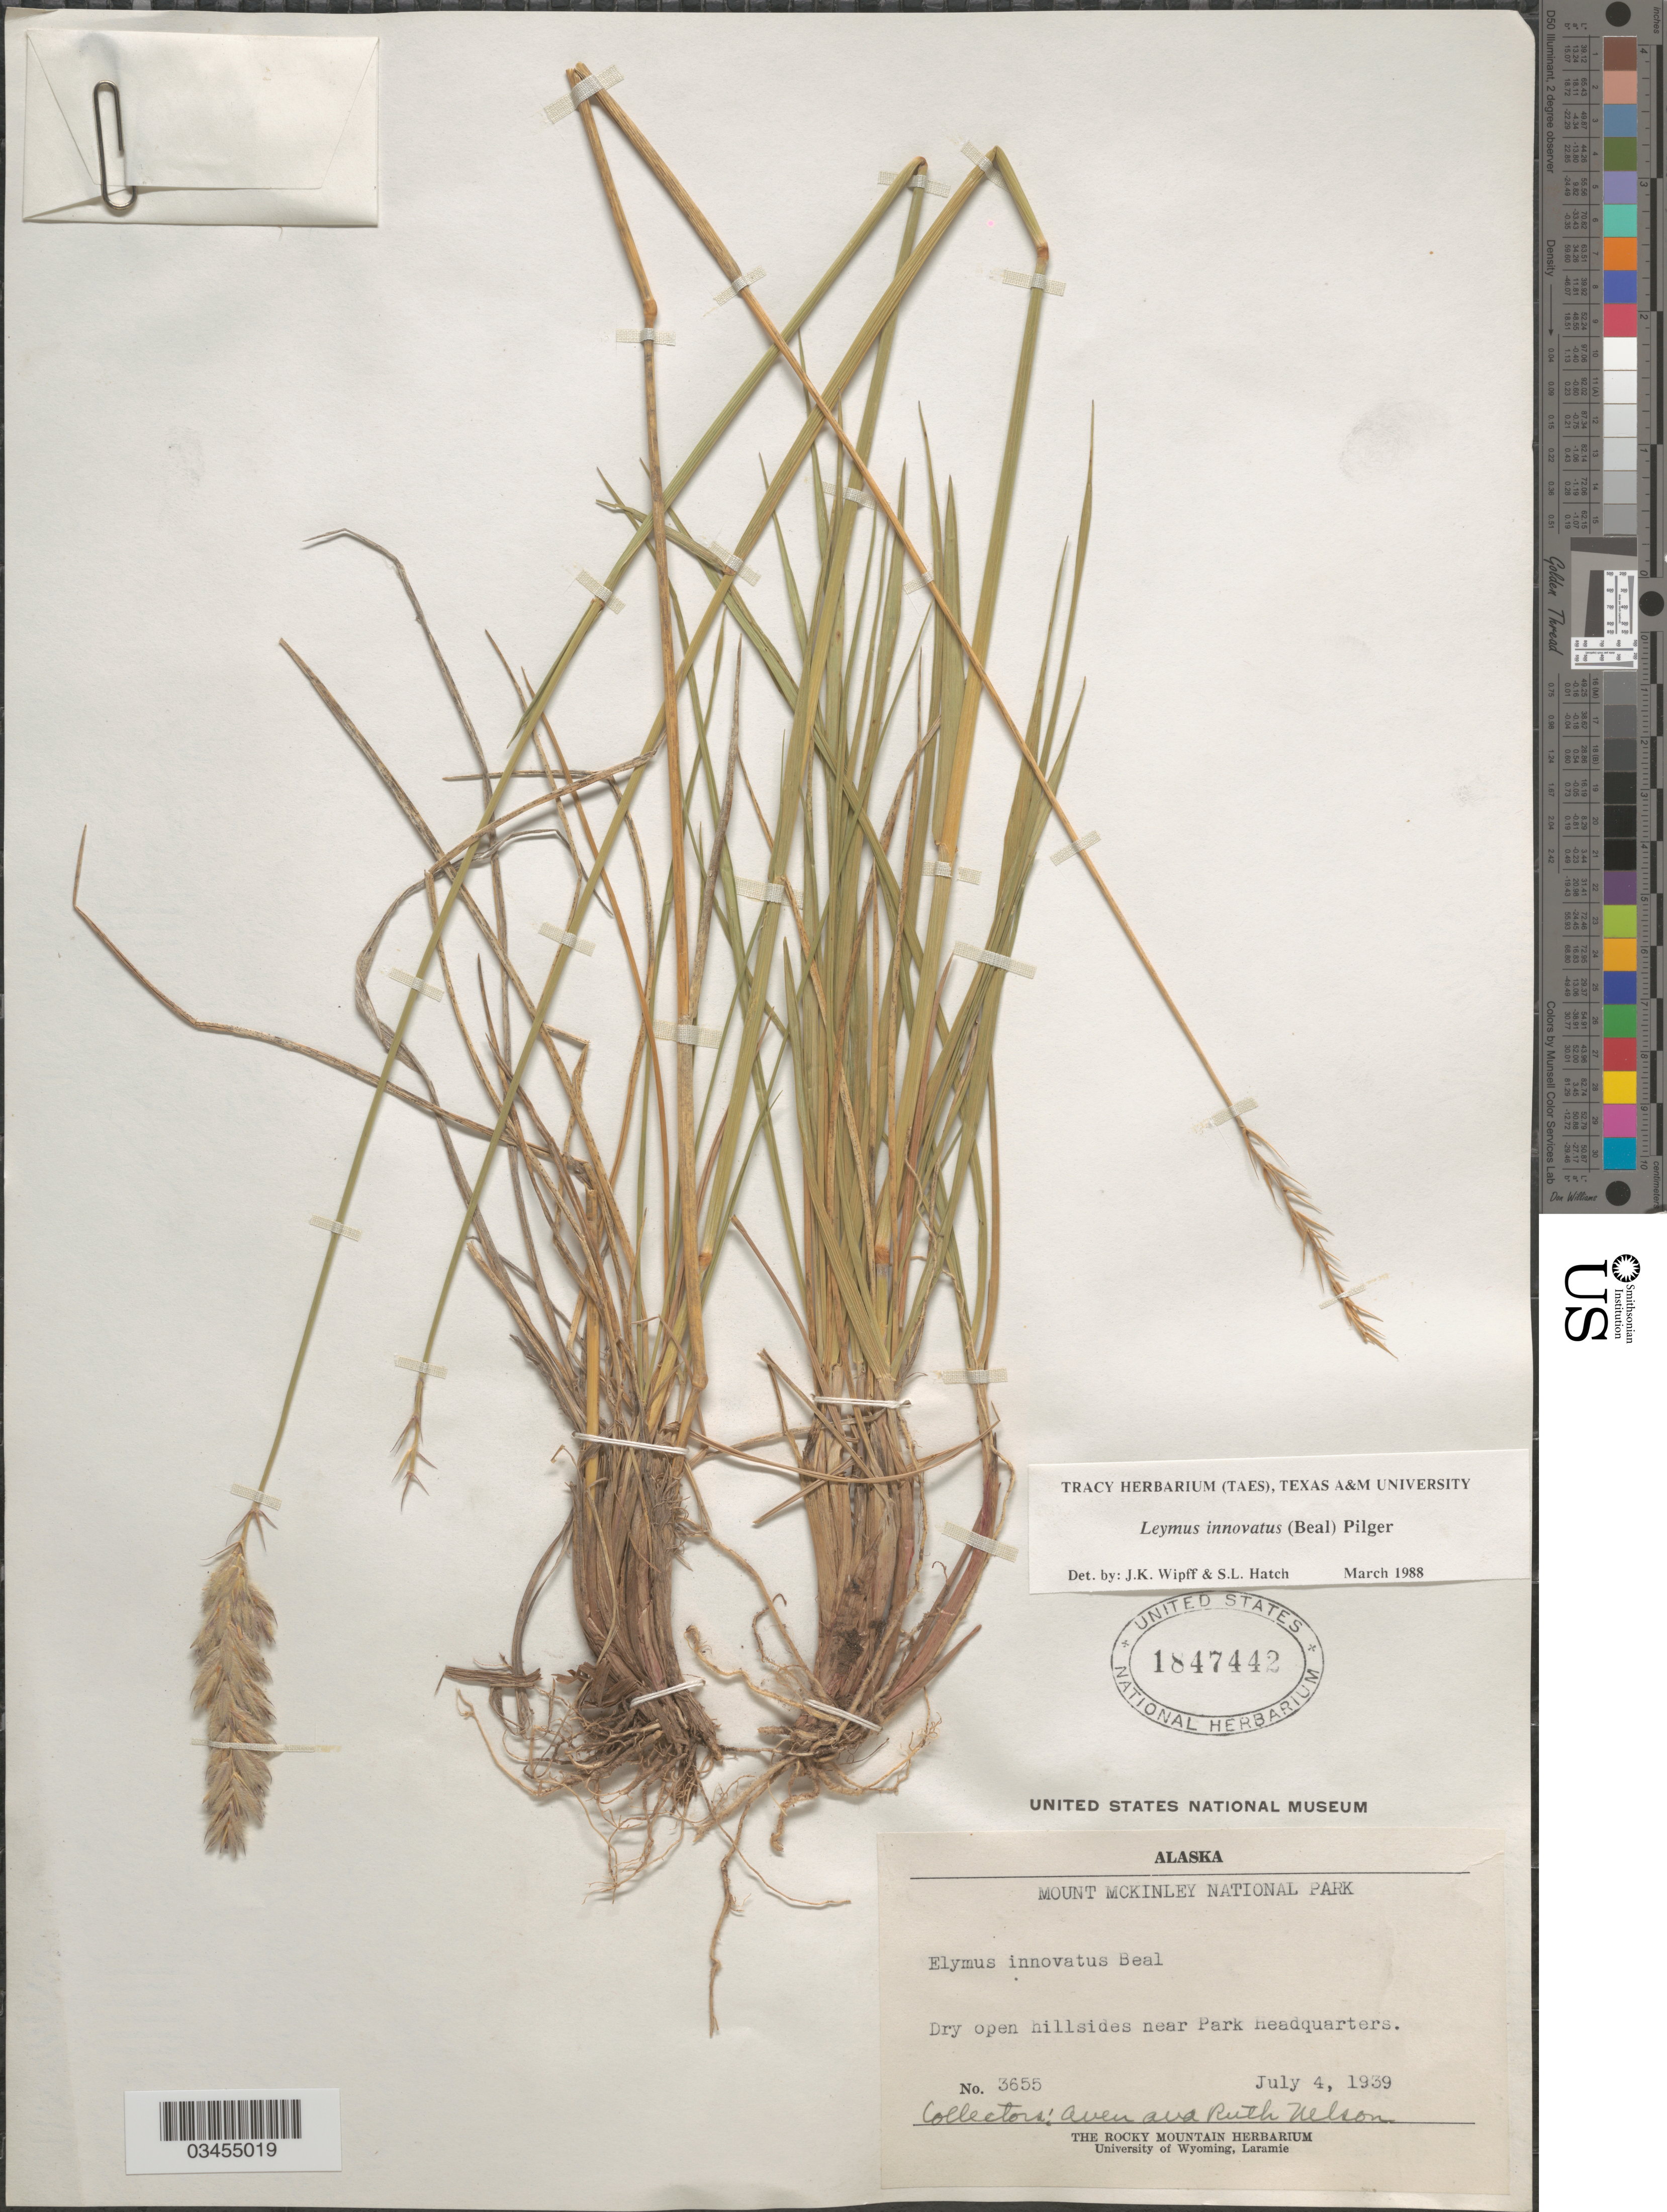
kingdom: Plantae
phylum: Tracheophyta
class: Liliopsida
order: Poales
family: Poaceae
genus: Leymus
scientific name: Leymus innovatus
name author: (W.J. Beal) Pilg.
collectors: A. Nelson & R. A. Nelson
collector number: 3655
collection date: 1939-07-04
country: United States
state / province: Alaska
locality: Mount McKinley National Park. Dry open hillsides near Park headquarters.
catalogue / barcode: US 1847442